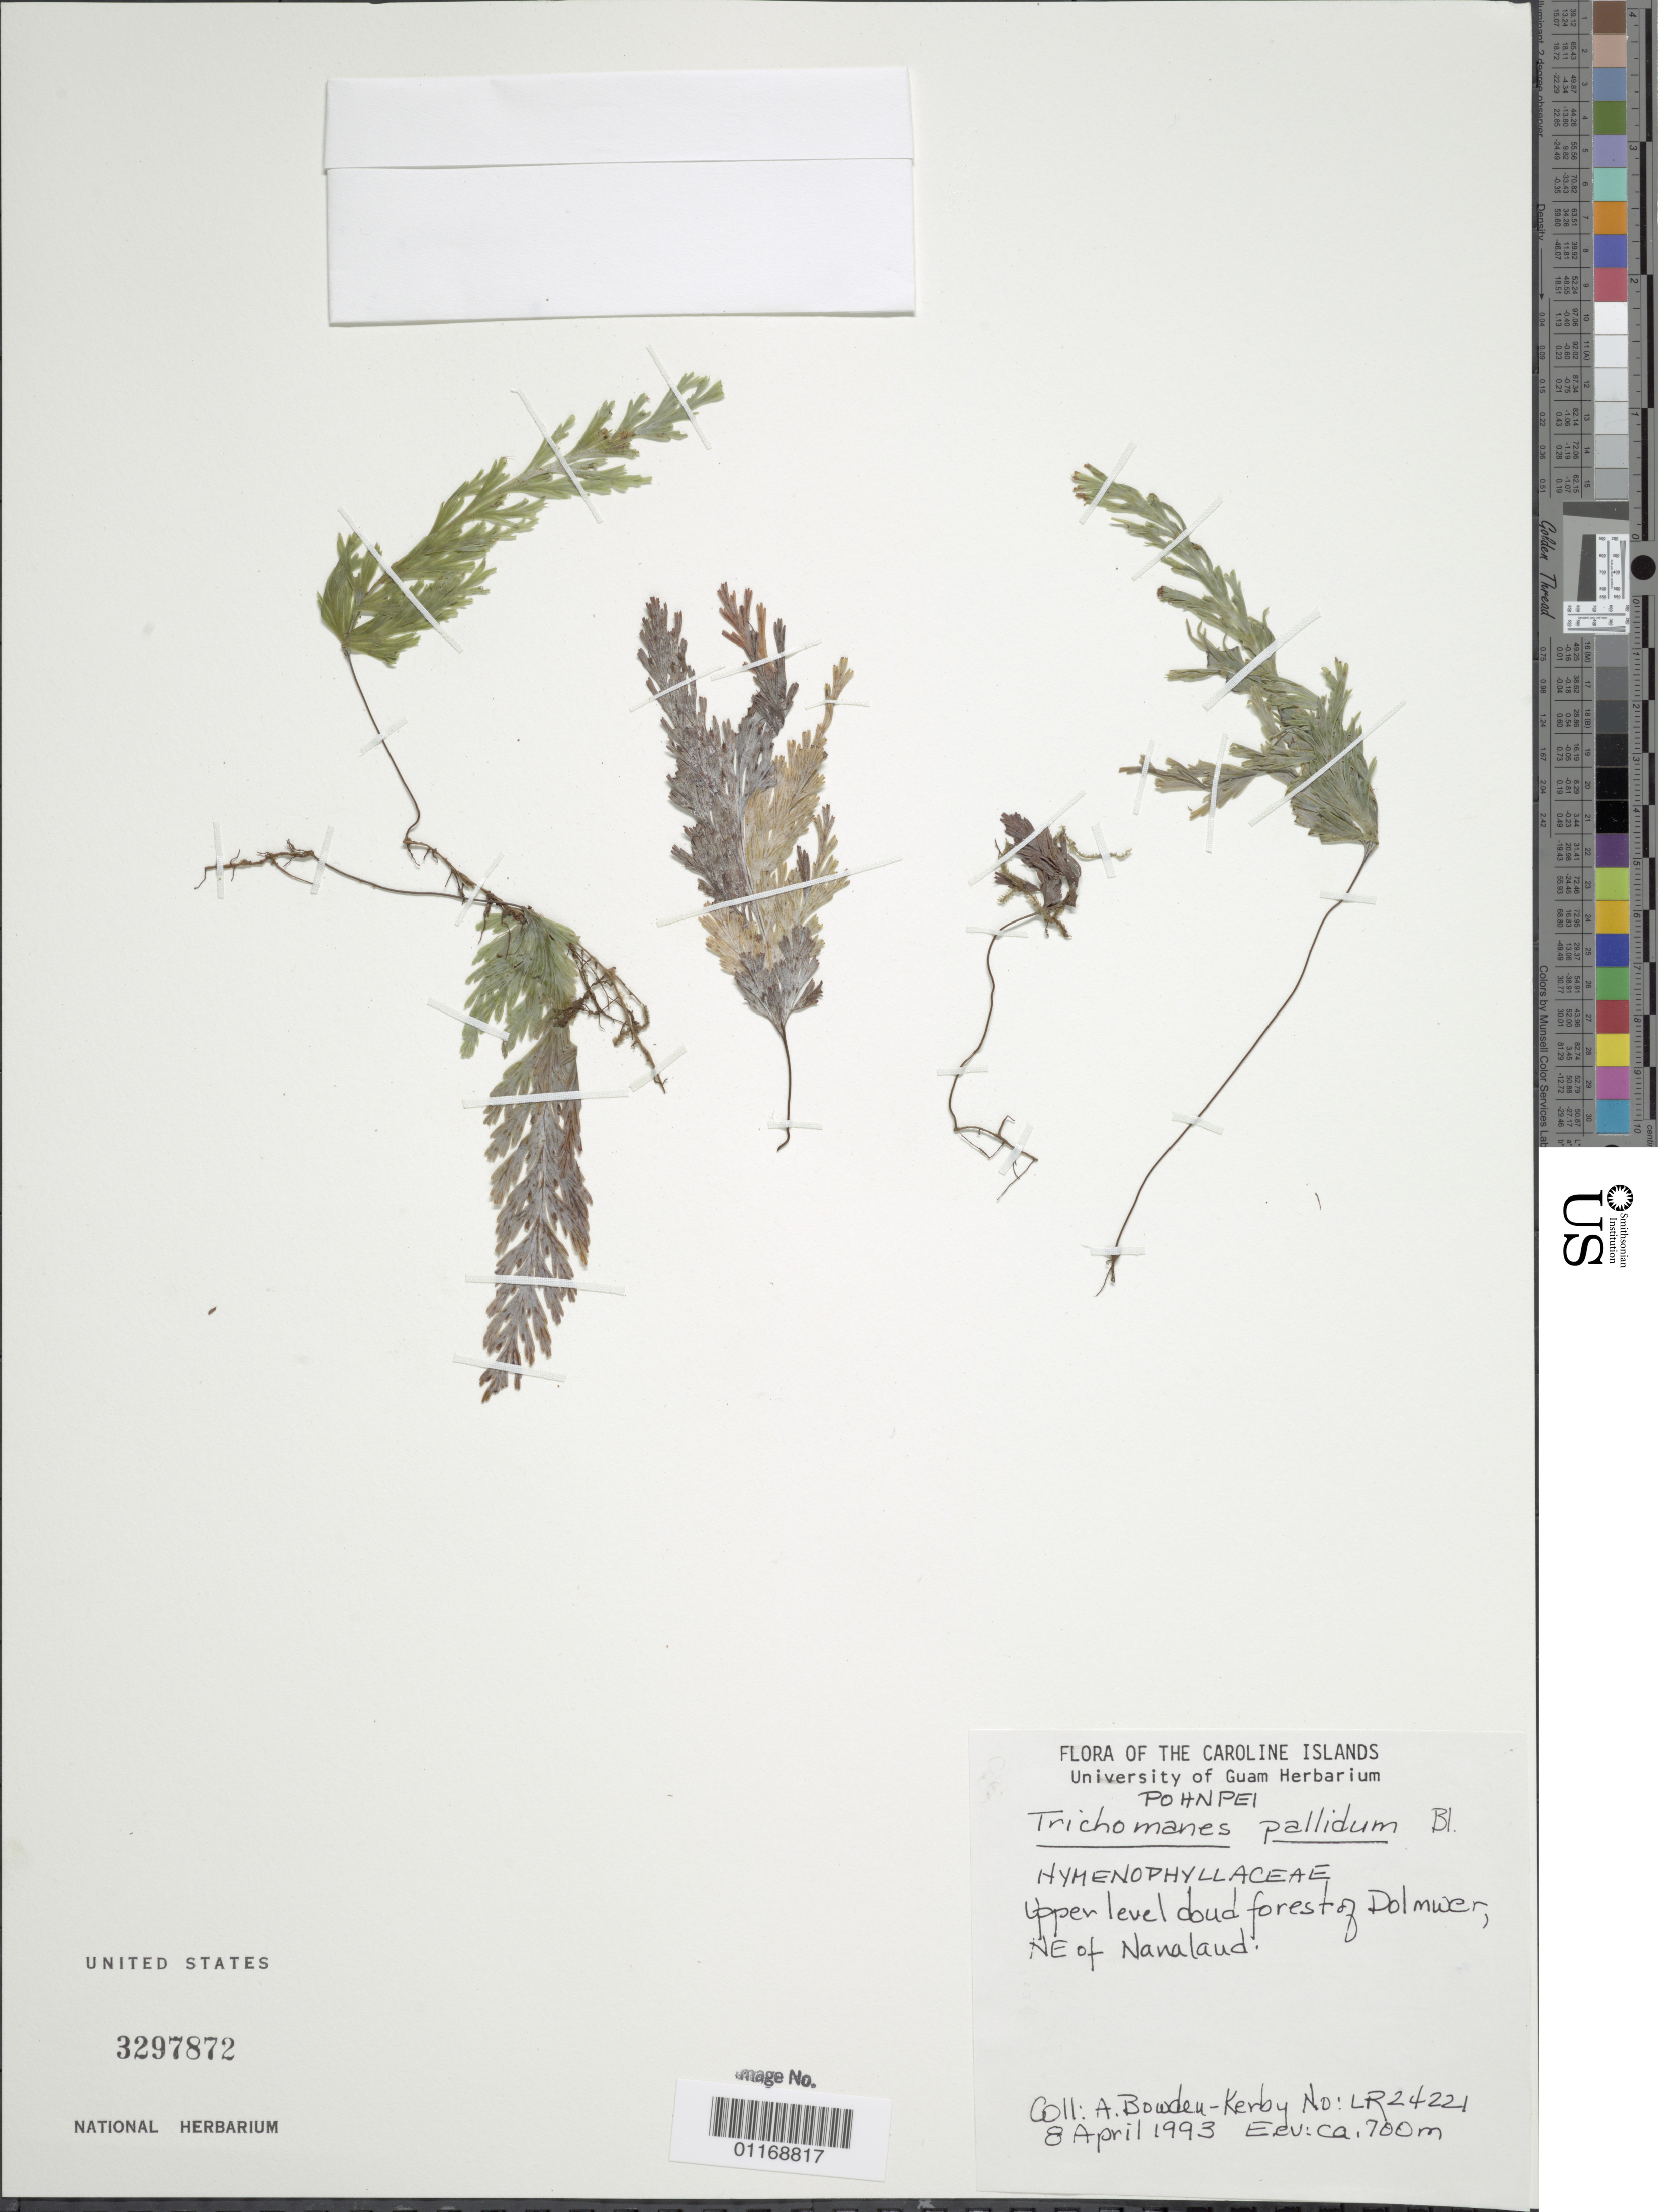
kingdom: Plantae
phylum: Tracheophyta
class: Polypodiopsida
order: Hymenophyllales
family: Hymenophyllaceae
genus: Hymenophyllum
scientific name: Hymenophyllum pallidum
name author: (Blume) Ebihara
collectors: A. Bowden-Kerby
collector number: LR24221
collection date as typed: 08 Apr 1993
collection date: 1993-04-08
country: Micronesia, Federated States of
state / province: Pohnpei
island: Pohnpei [Ponape]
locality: NE of Nanaland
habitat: Upper level cloud forest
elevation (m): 700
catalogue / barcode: US 3297872